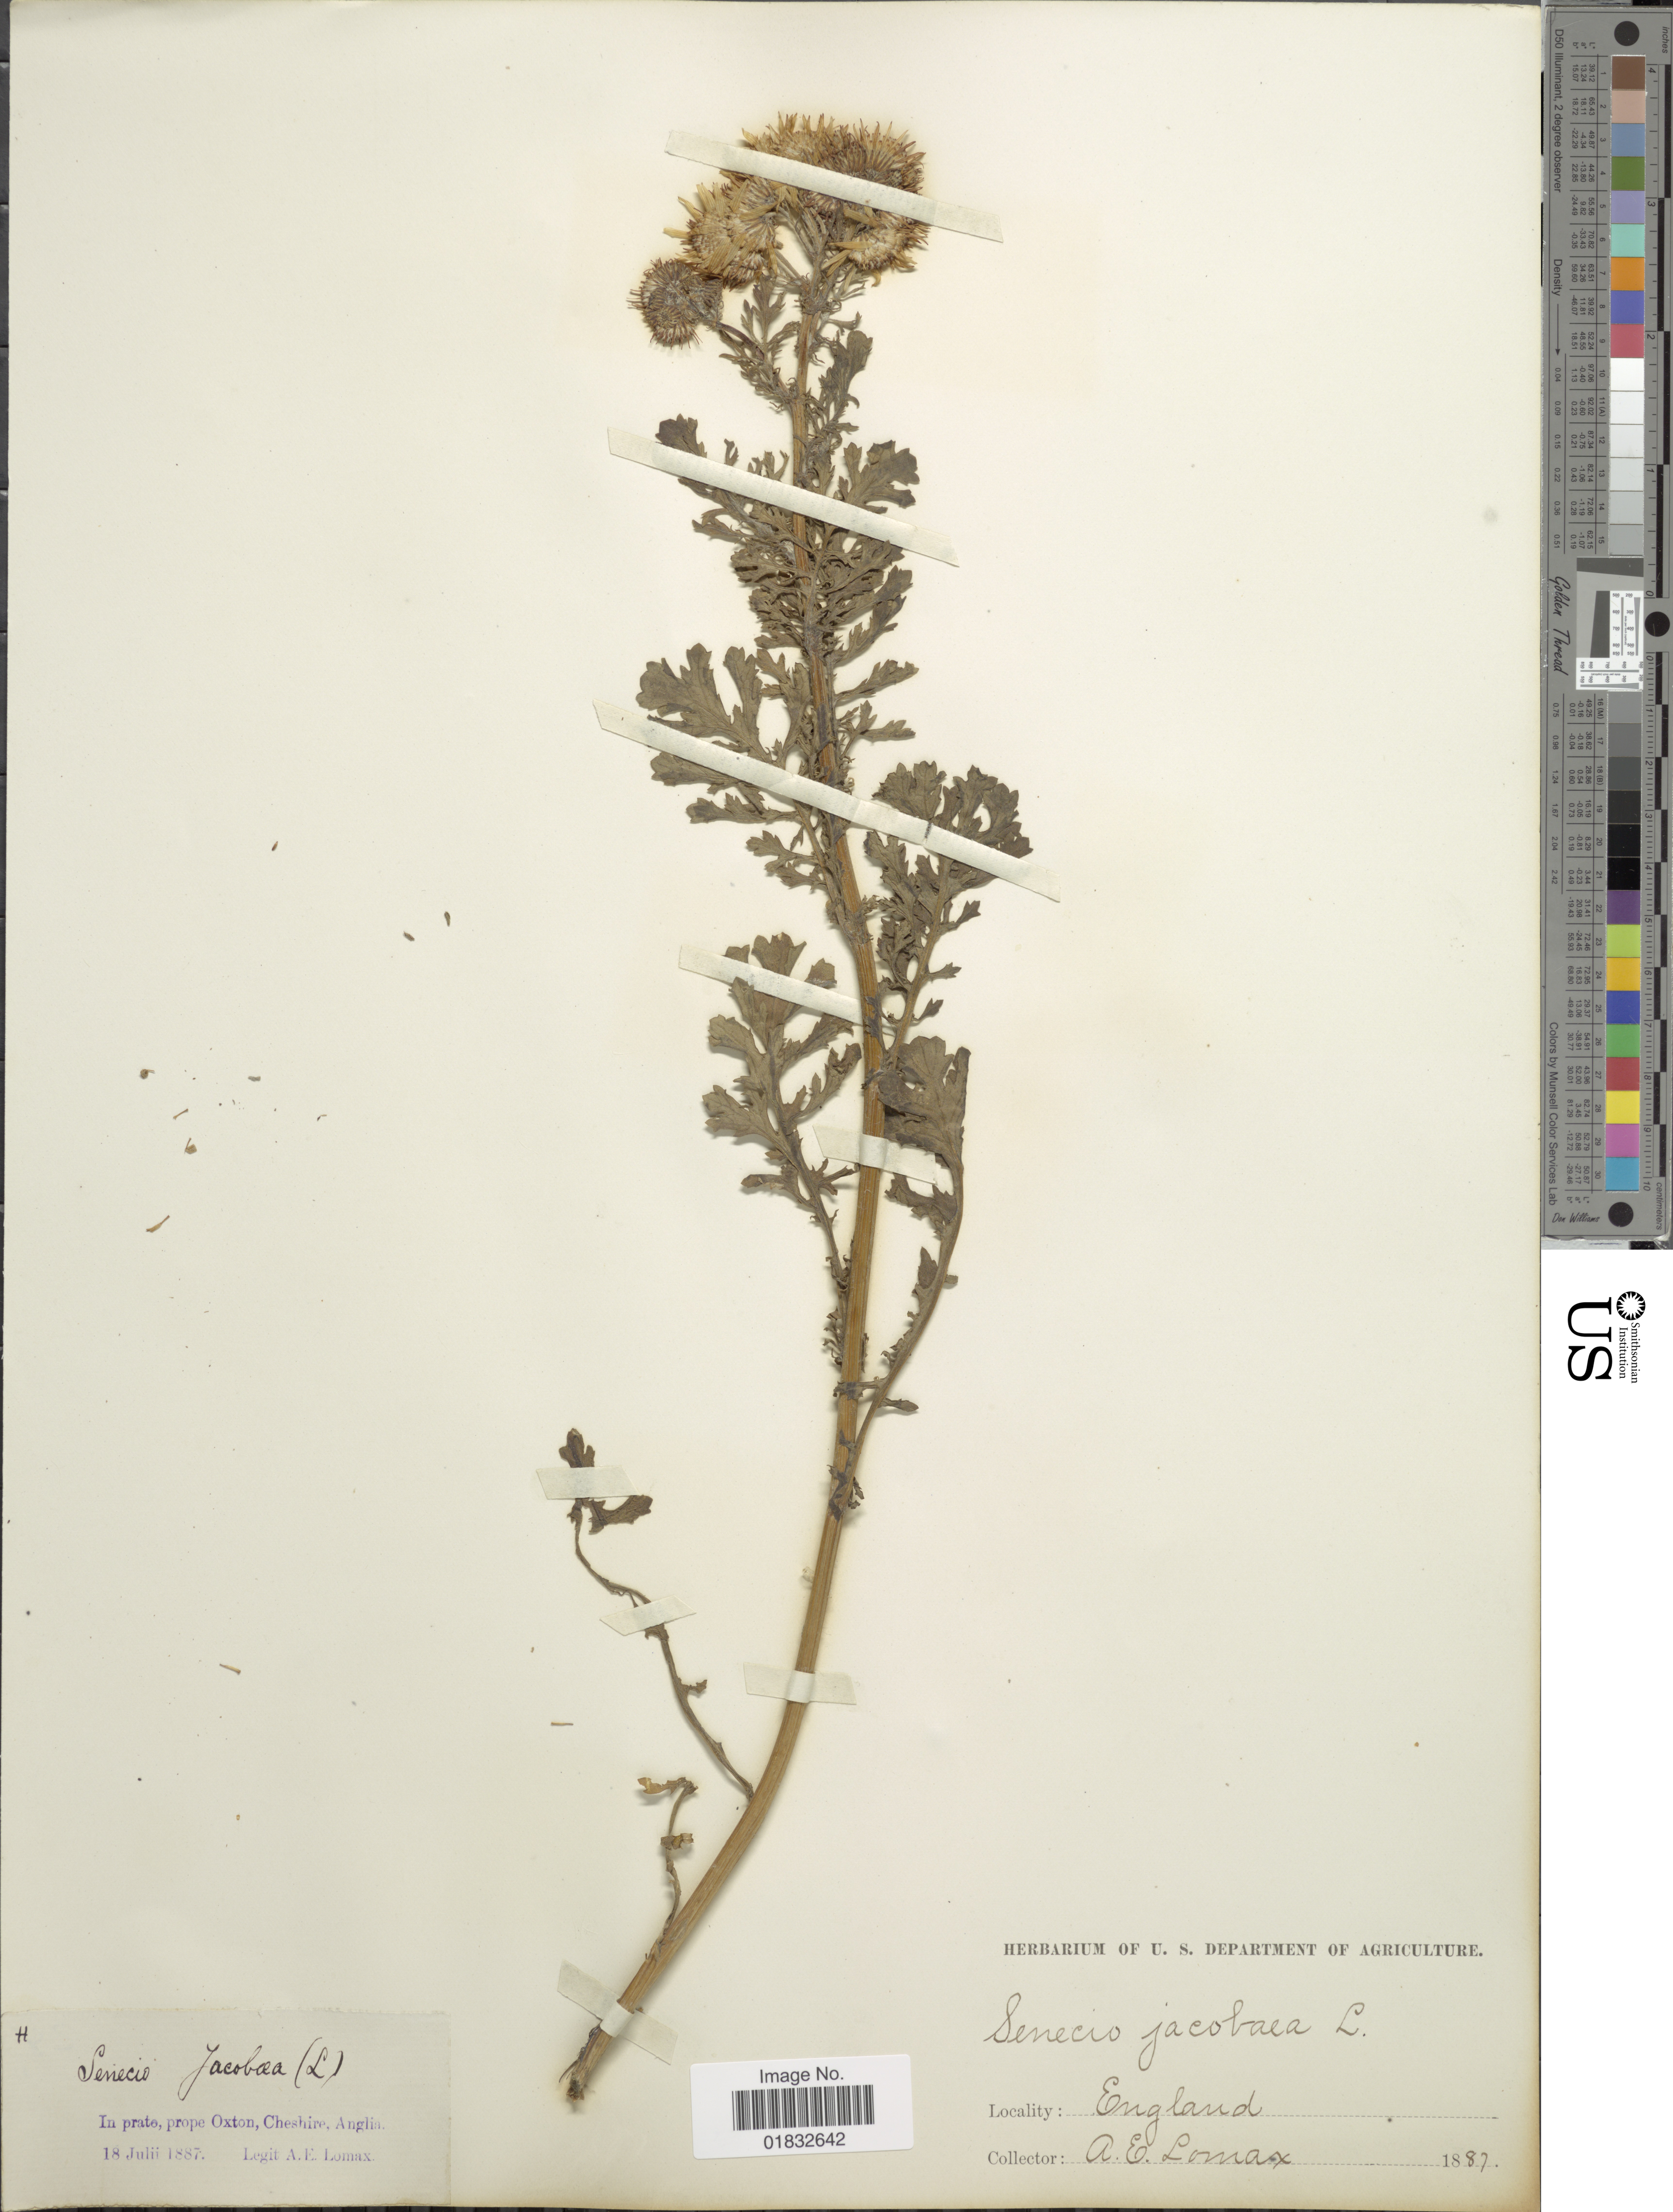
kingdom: Plantae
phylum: Tracheophyta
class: Magnoliopsida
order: Asterales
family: Asteraceae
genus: Jacobaea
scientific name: Jacobaea vulgaris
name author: Gaertn.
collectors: A. Lomax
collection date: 1887-07-18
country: United Kingdom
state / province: England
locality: In prate, prope Oxton, Cheshire, Anglia